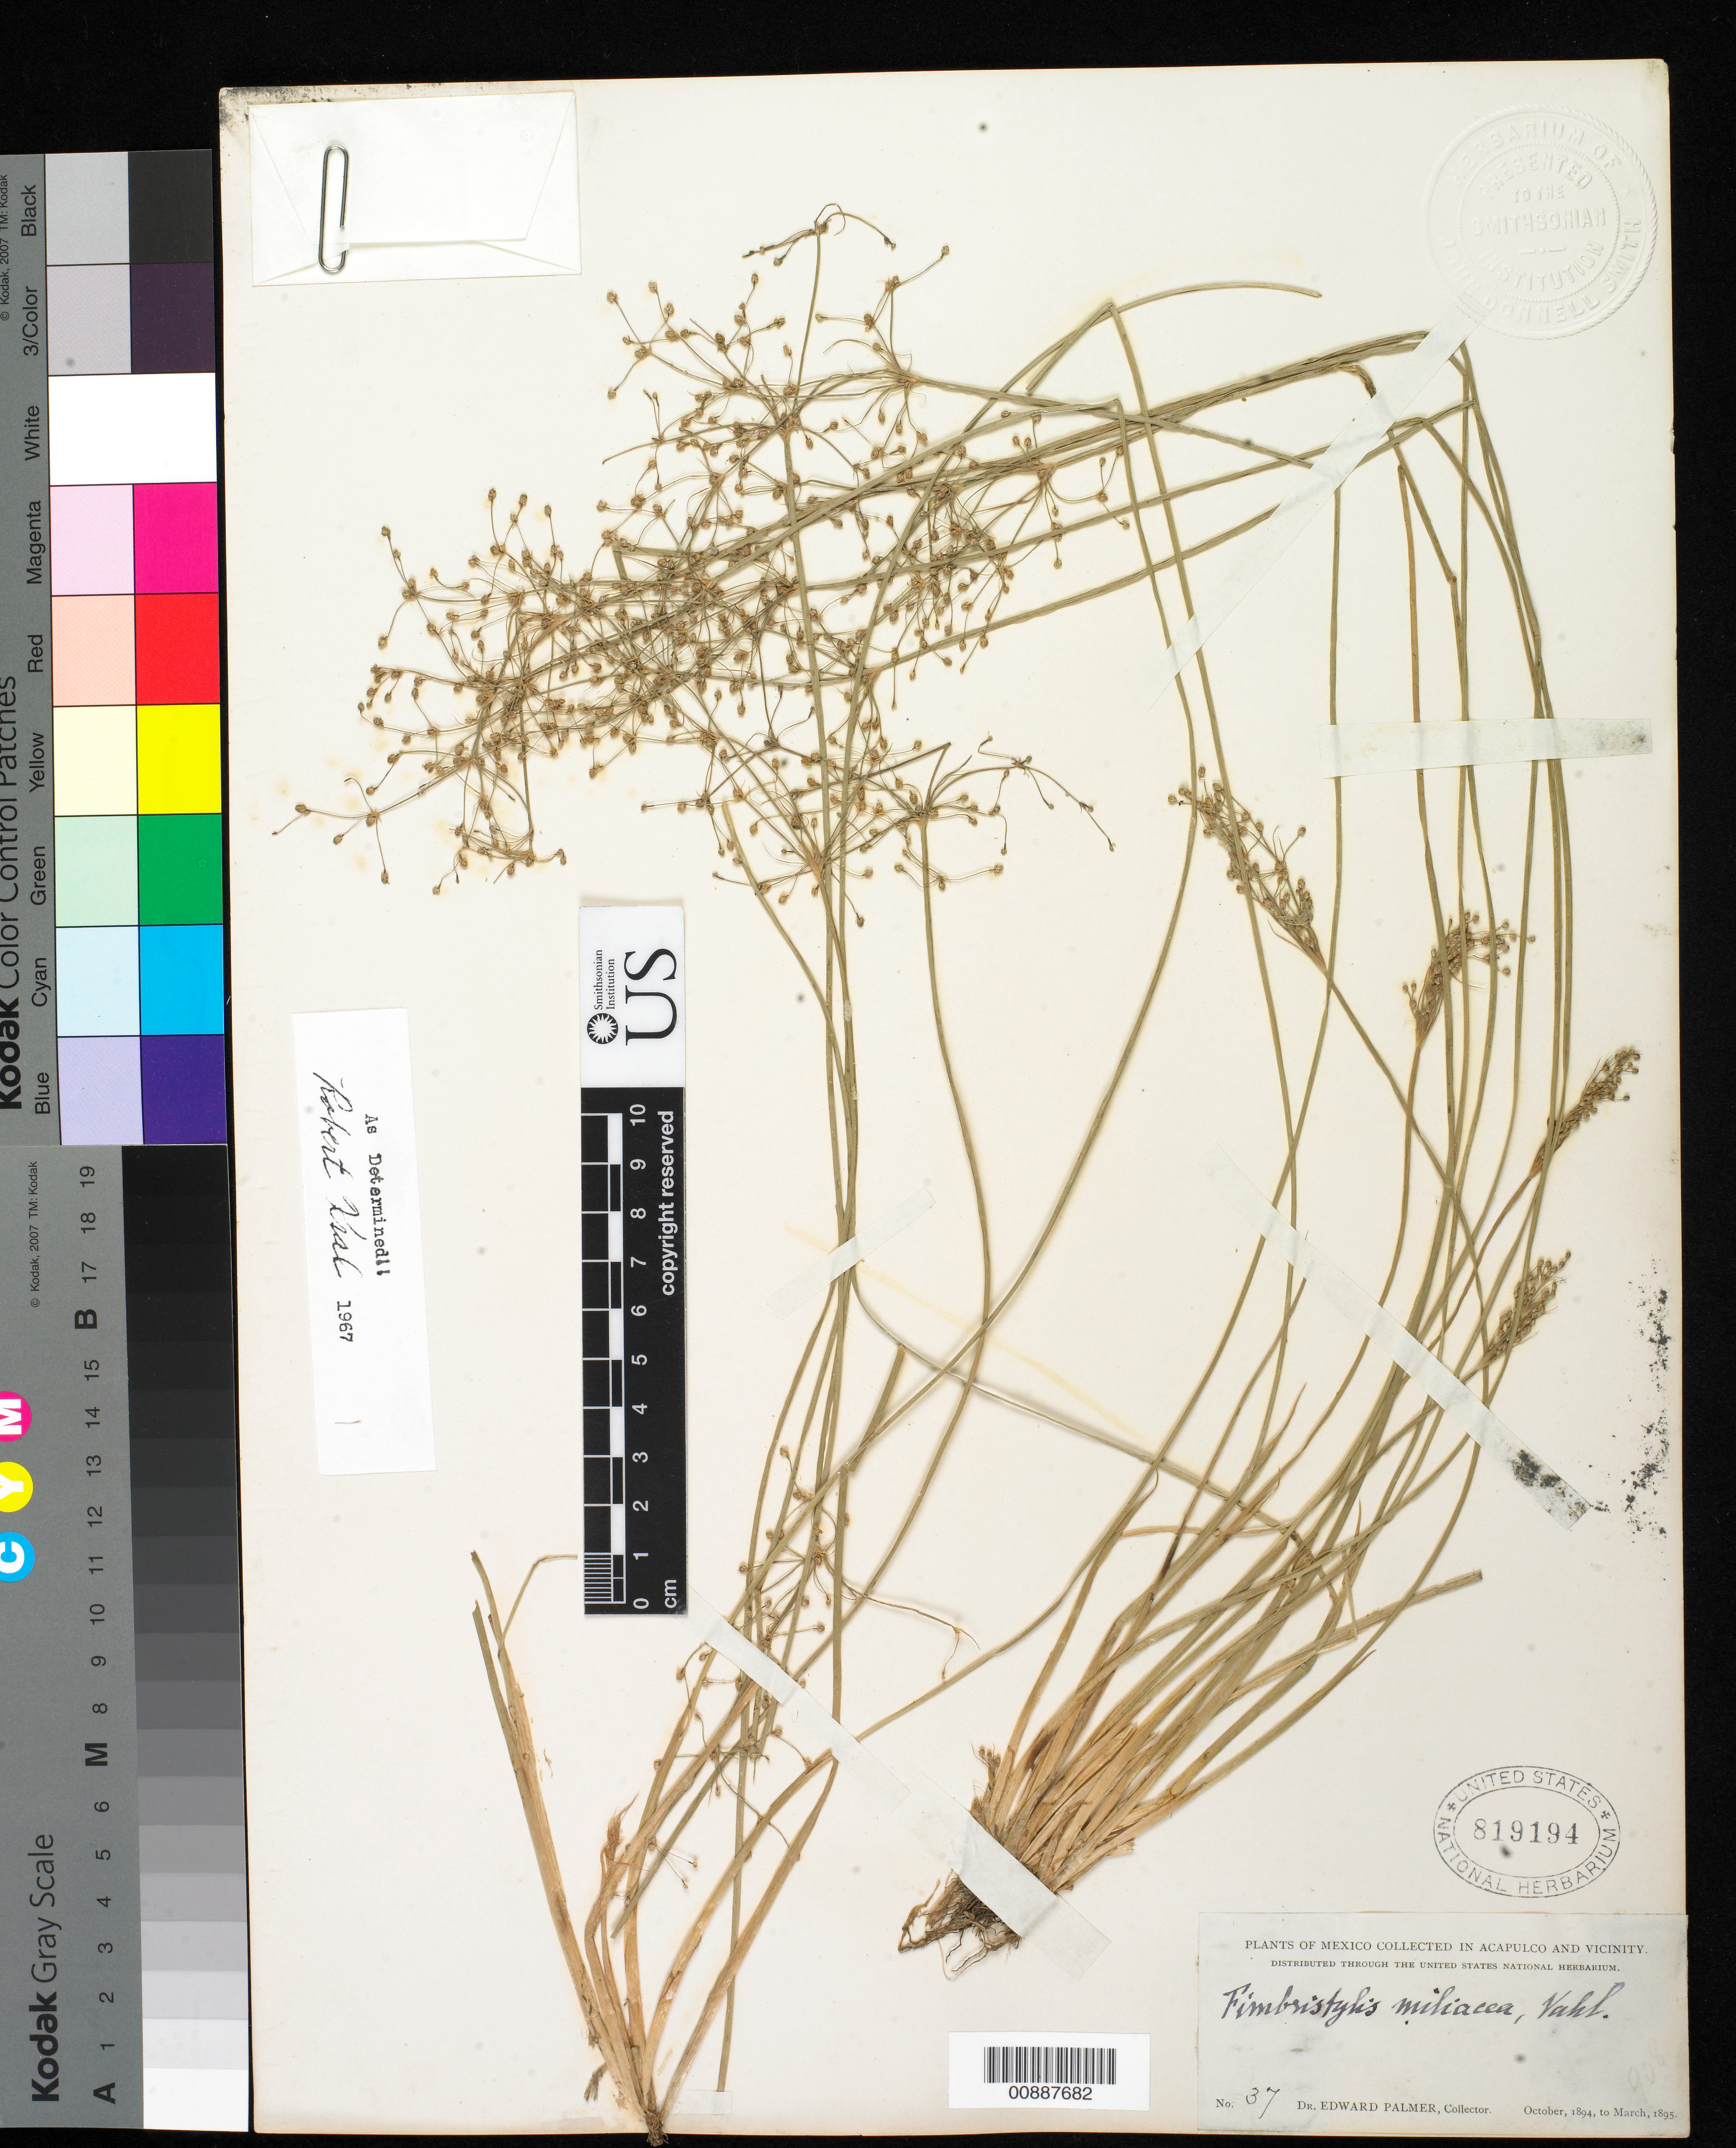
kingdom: Plantae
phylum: Tracheophyta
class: Liliopsida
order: Poales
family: Cyperaceae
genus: Fimbristylis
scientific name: Fimbristylis littoralis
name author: Gaudich.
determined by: Strong, M. T., (US), Smithsonian Institution - National Museum of Natural History (UNITED STATES)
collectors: E. Palmer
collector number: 37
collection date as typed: Oct 1894 to -- Mar 1895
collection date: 1894-10/1895-03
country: Mexico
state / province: Guerrero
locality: Acapulco, Guerrero and vicinity.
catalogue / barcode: US 819194